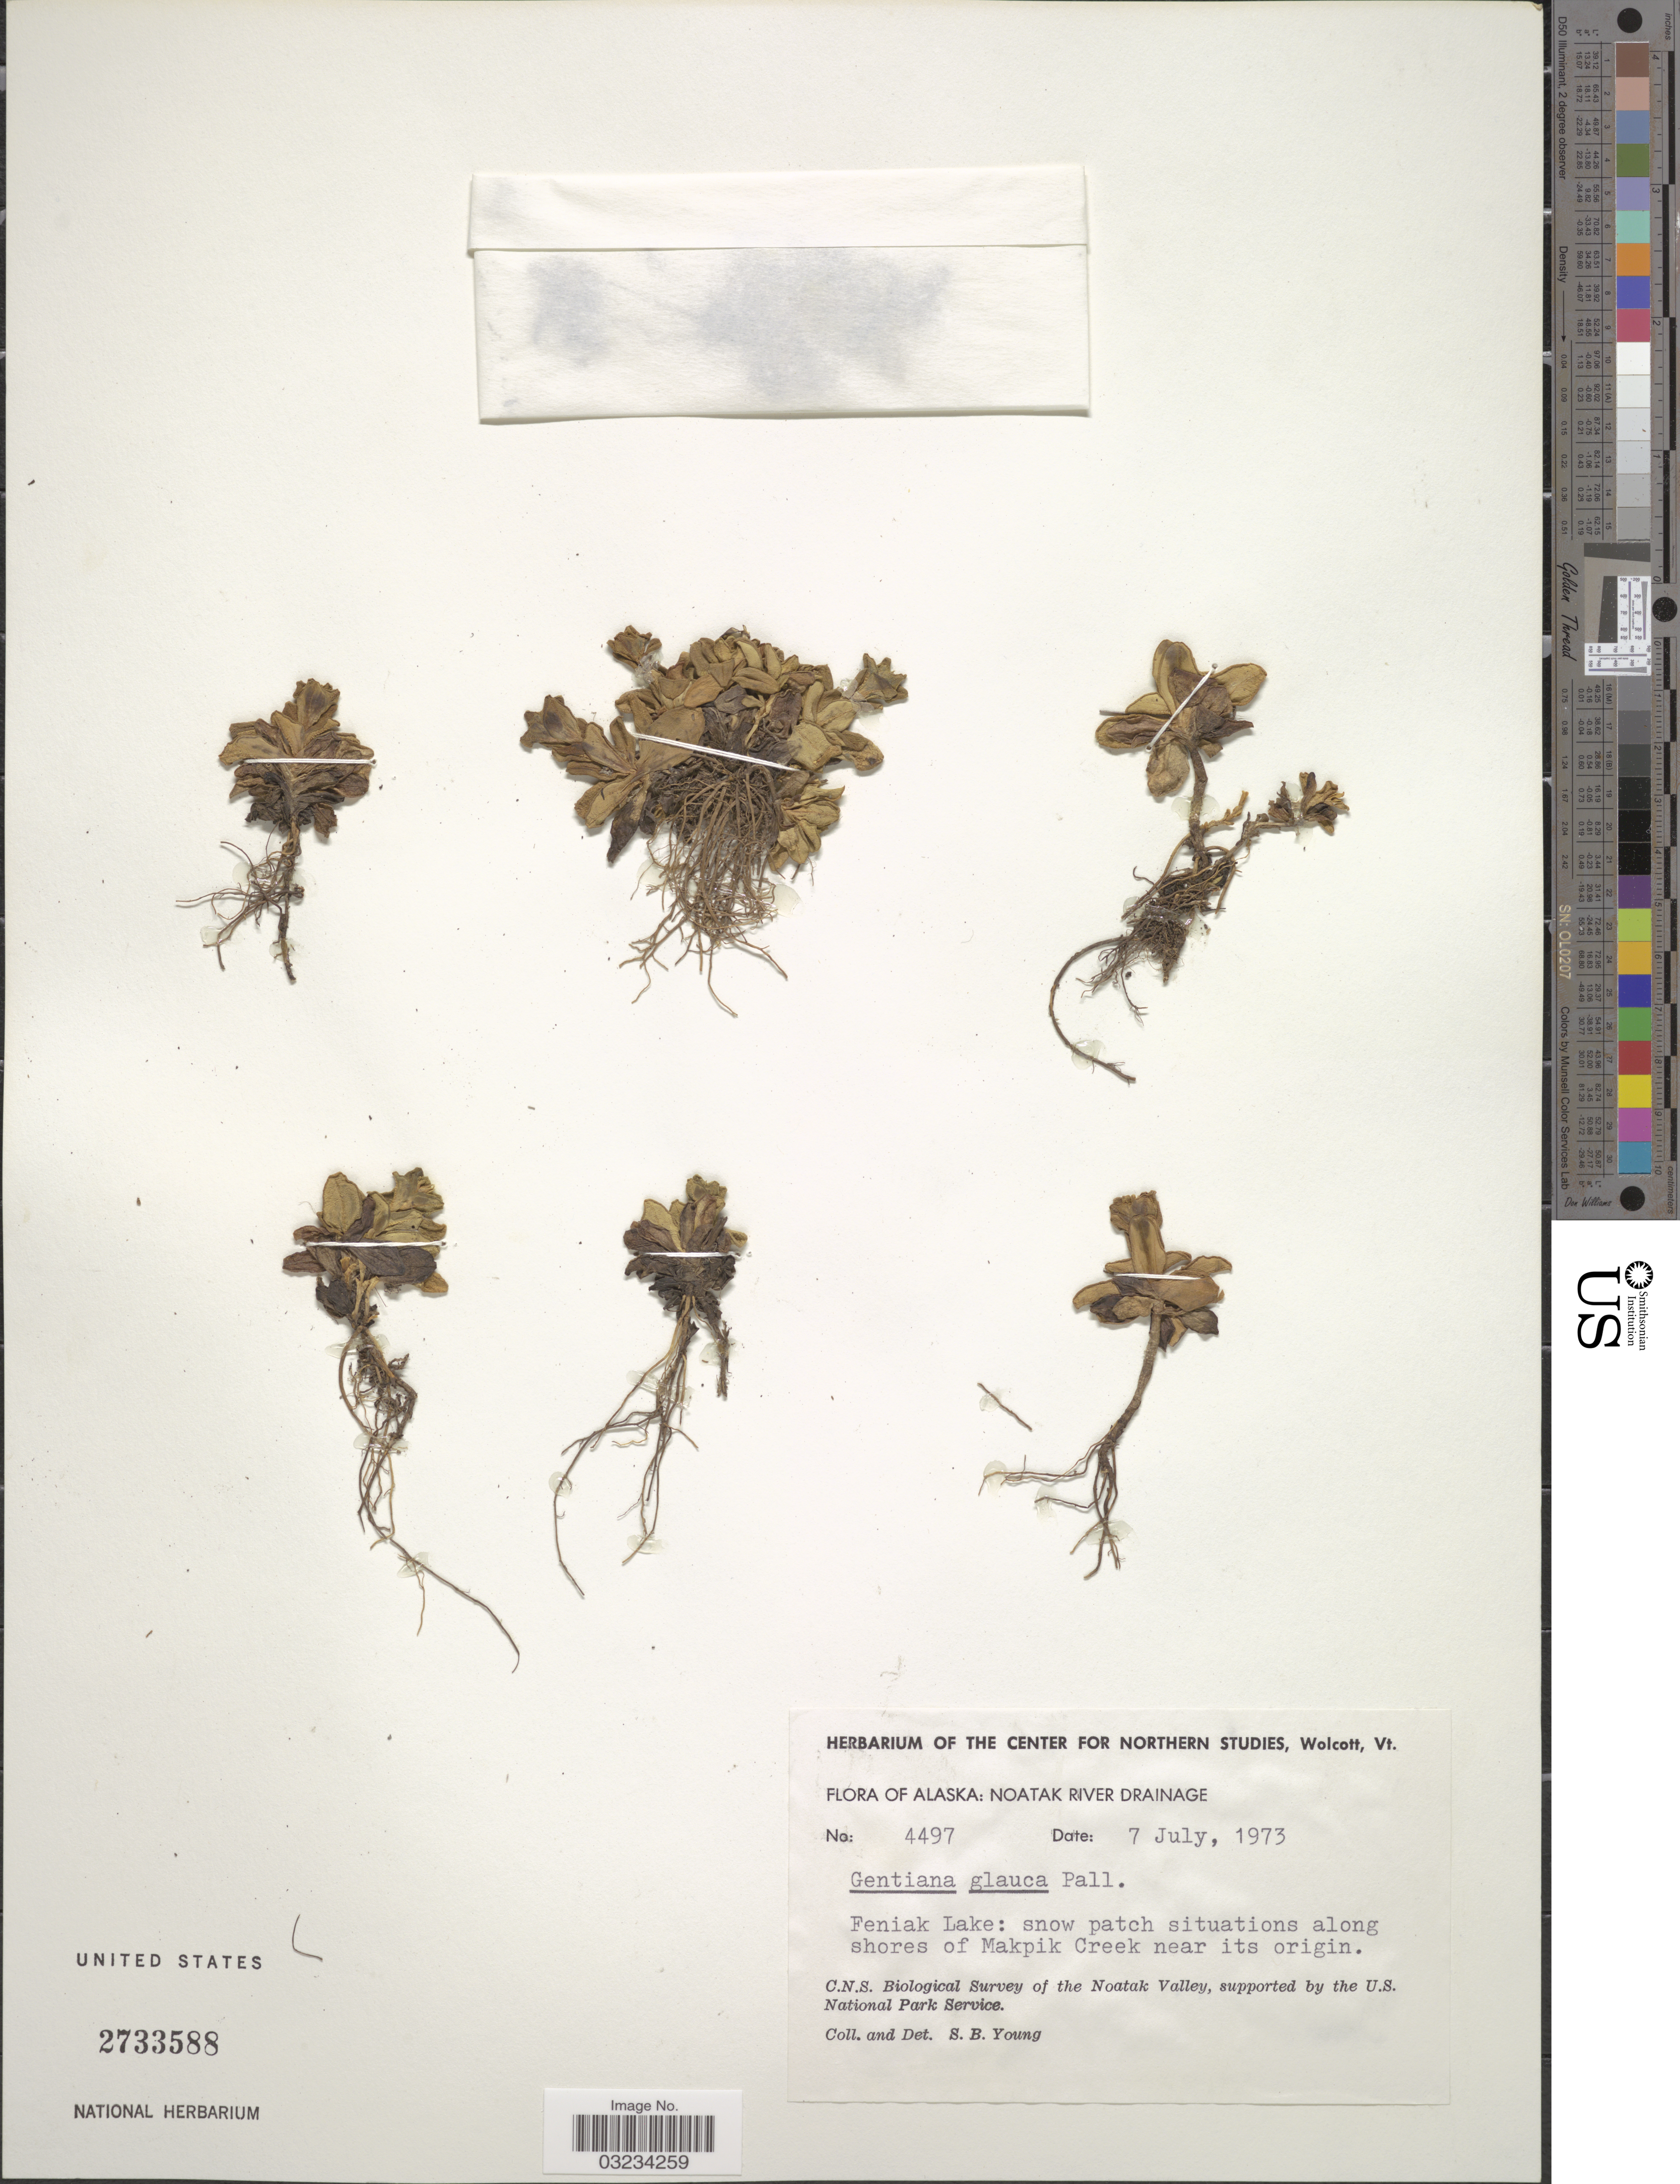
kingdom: Plantae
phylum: Tracheophyta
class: Magnoliopsida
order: Gentianales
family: Gentianaceae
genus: Gentiana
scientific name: Gentiana glauca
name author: Pall.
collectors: S. Young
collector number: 4497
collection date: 1973-07-07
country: United States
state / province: Alaska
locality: Noatak River Drainage. Feniak Lake: snow patch situations along shores of Makpik Creek near its origin.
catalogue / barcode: US 2733588